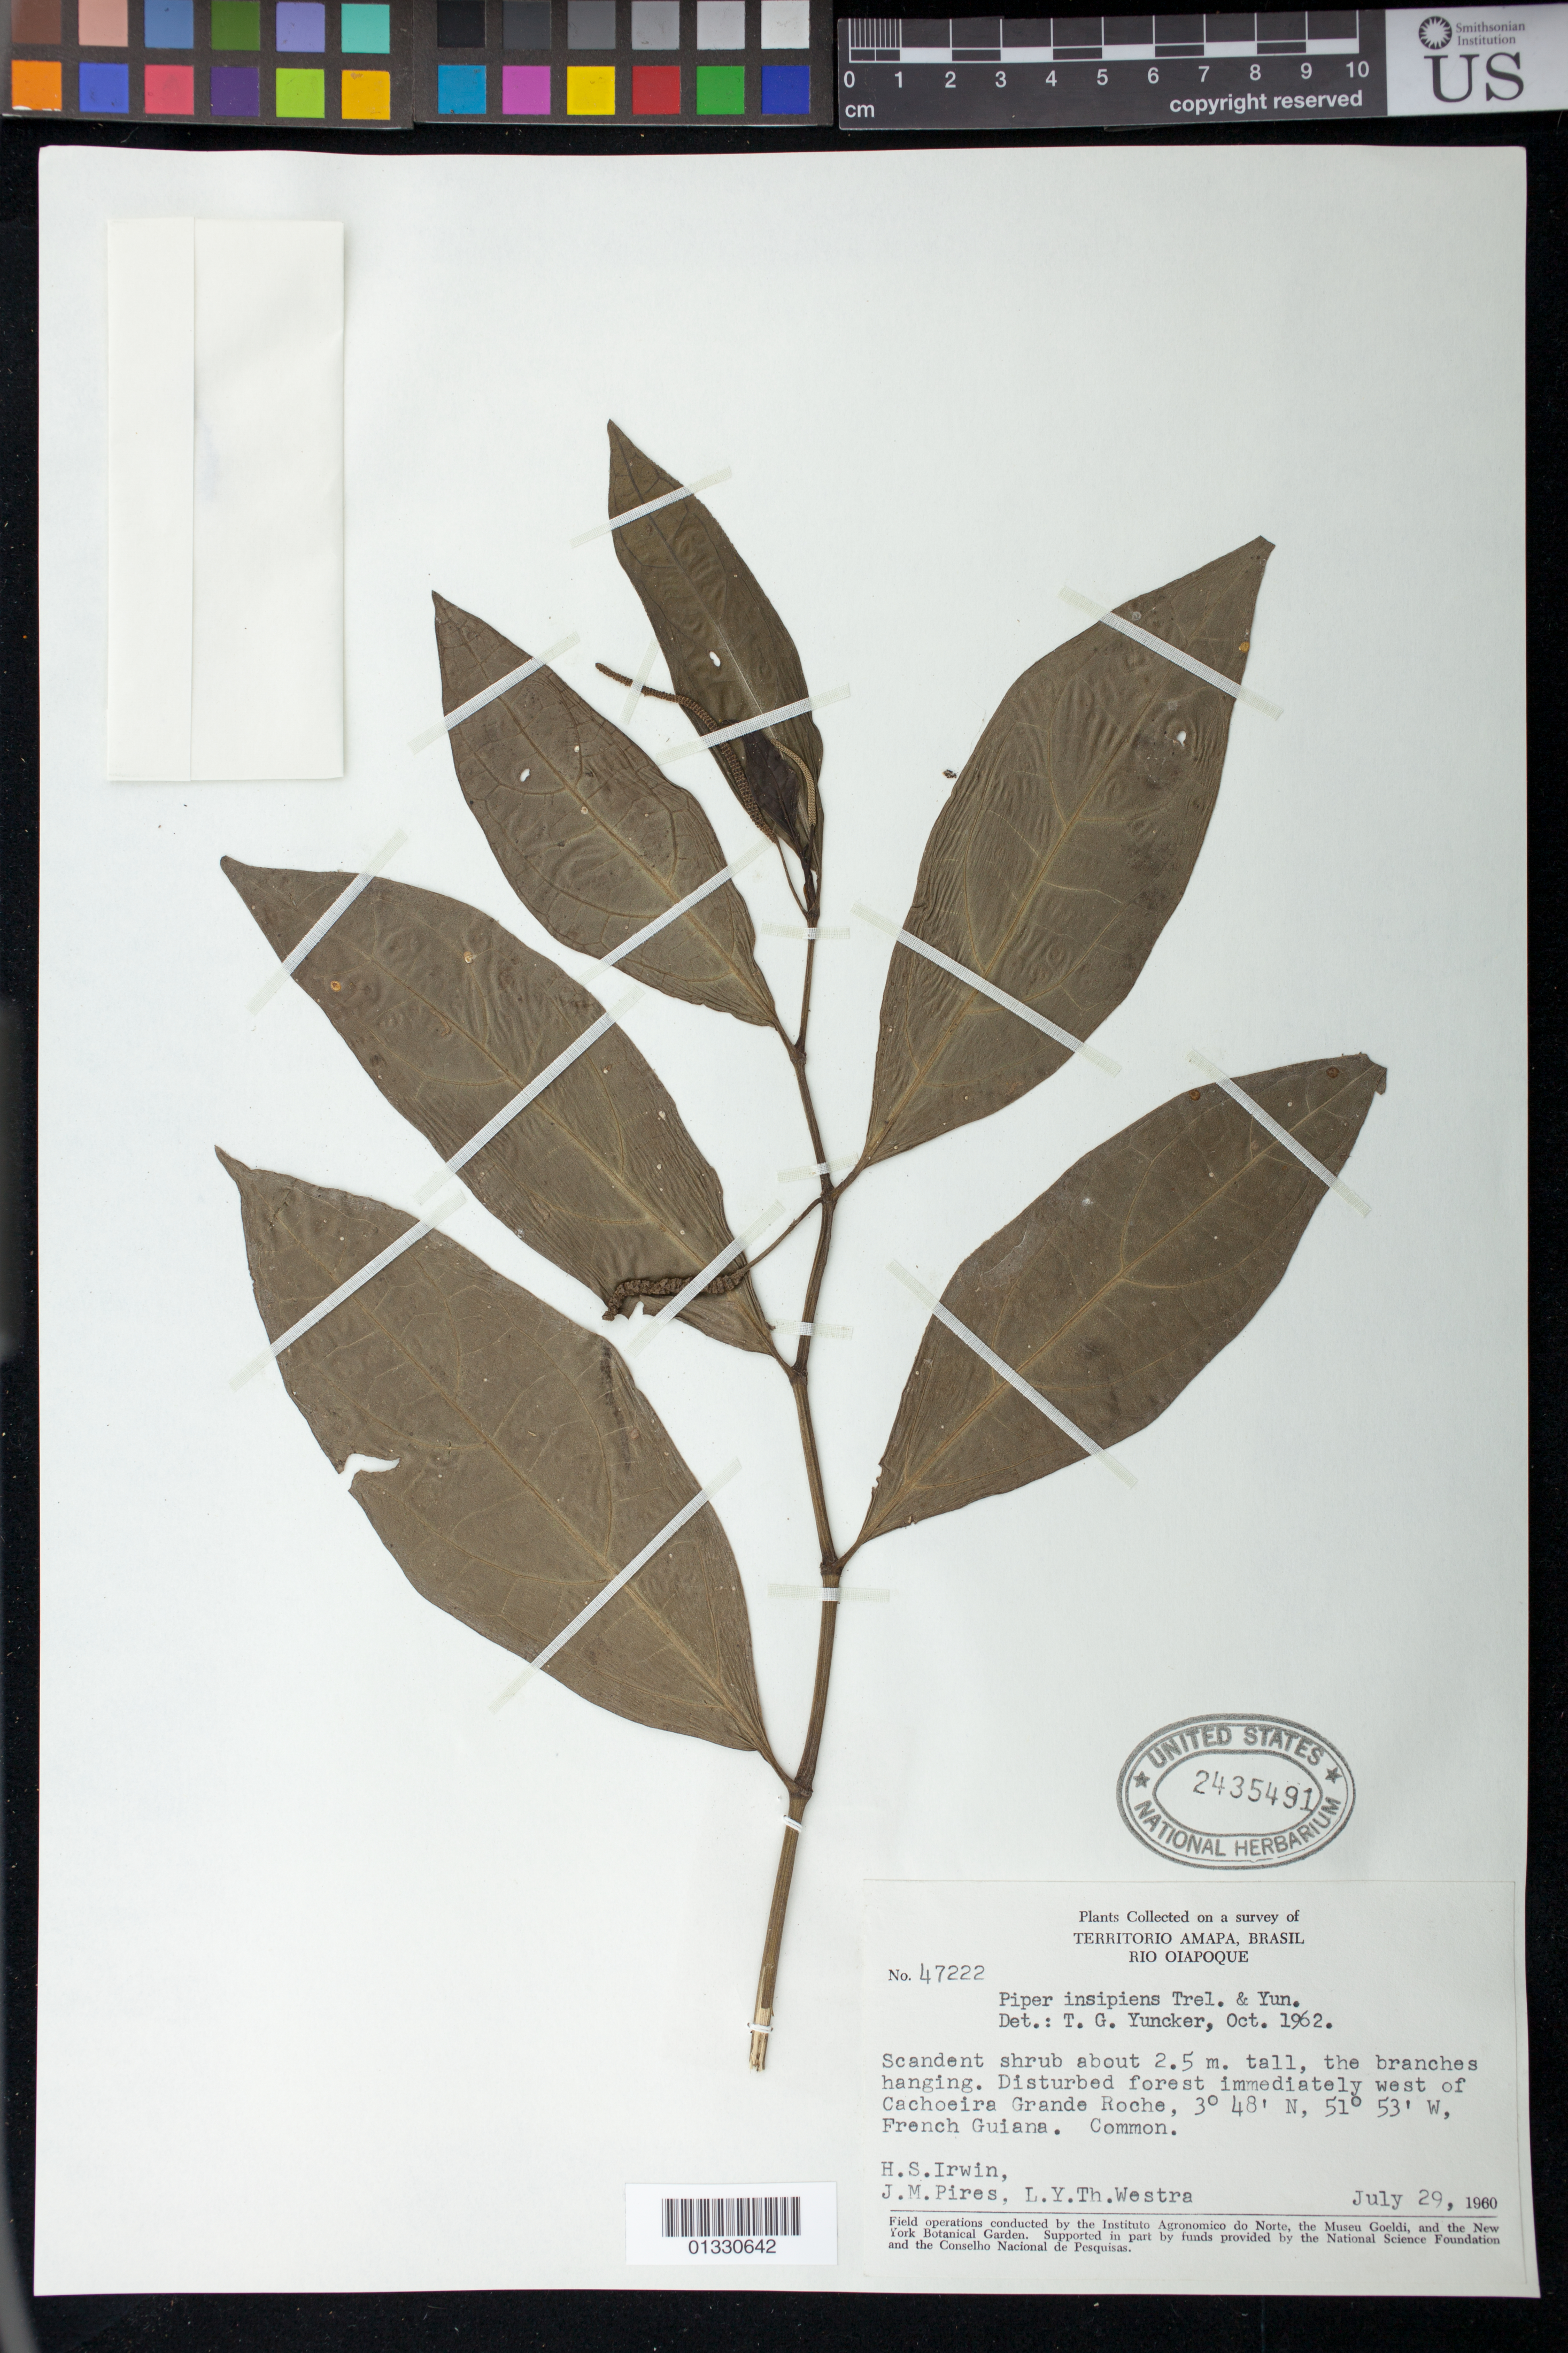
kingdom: Plantae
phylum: Tracheophyta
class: Magnoliopsida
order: Piperales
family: Piperaceae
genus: Piper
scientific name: Piper insipiens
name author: Trel. & Yunck.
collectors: H. Irwin, J. M. Pires & L. Y. T. Westra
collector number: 47222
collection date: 1960-07-29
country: French Guiana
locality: Disturbed forest immediately west of Cachoeira Grande Roche.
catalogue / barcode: US 2435491